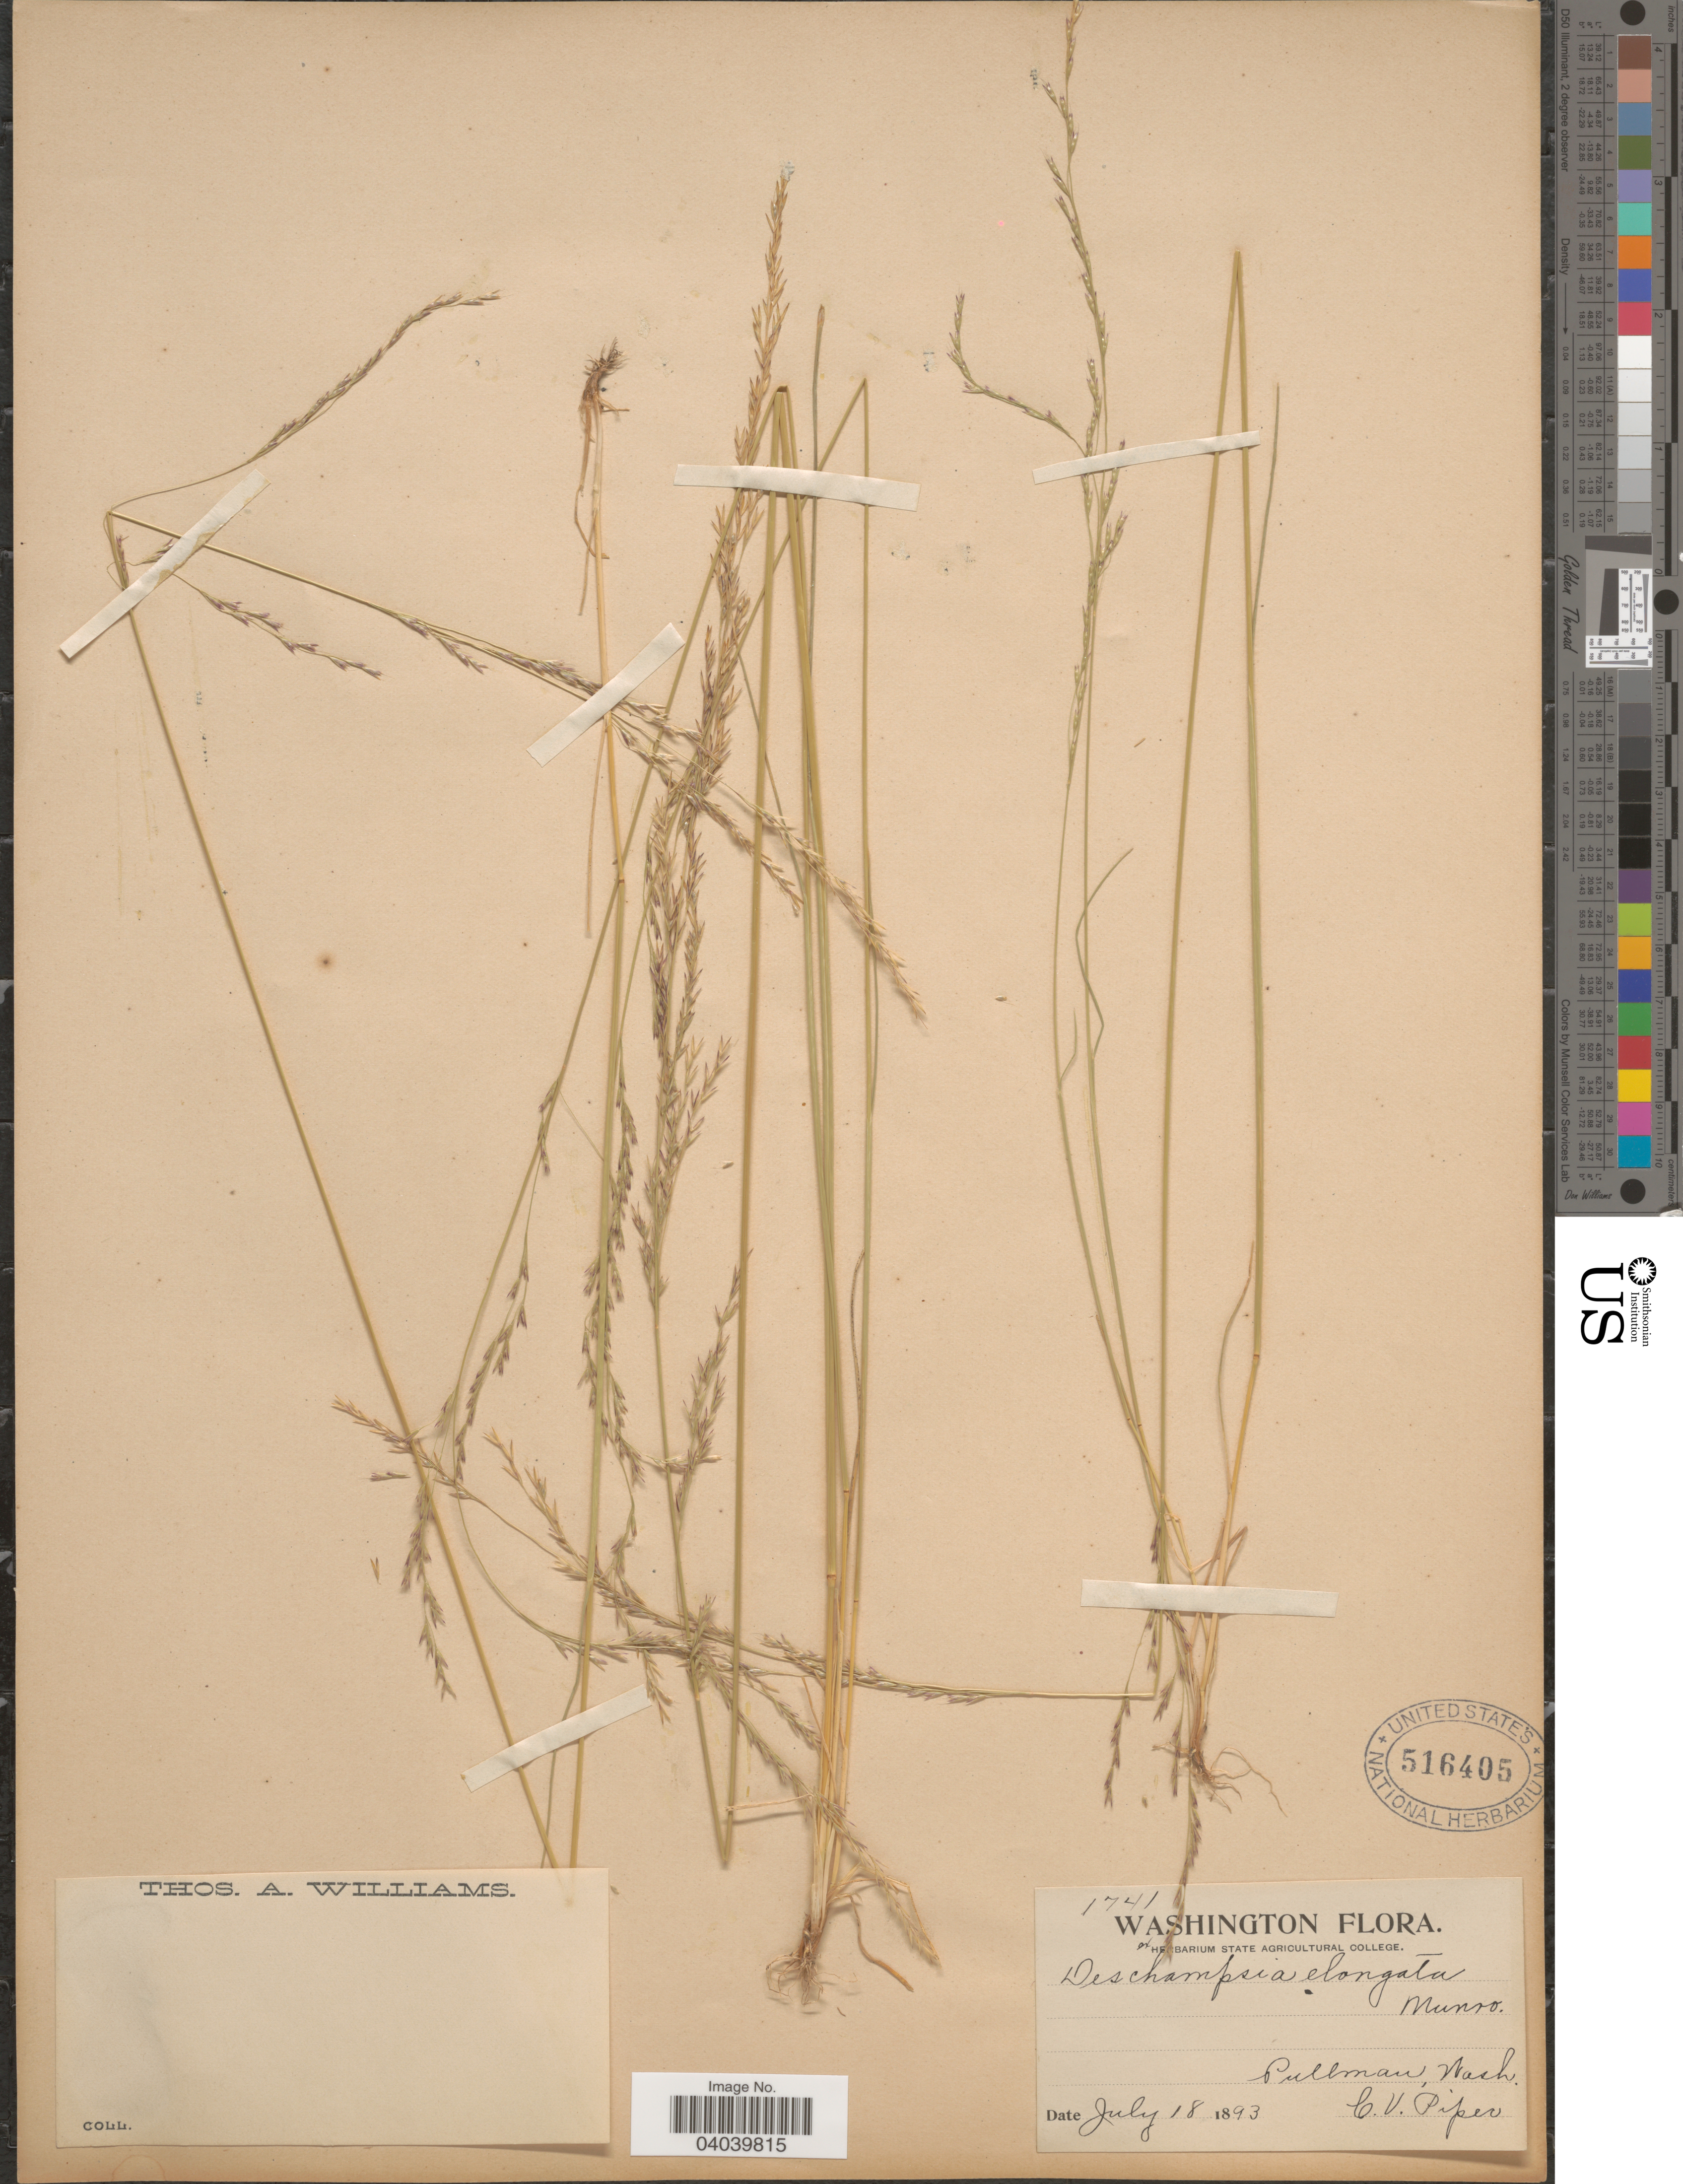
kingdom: Plantae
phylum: Tracheophyta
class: Liliopsida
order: Poales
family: Poaceae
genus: Deschampsia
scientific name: Deschampsia elongata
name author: (Hook.) Munro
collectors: C. V. Piper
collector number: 1741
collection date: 1893-07-18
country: United States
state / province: Washington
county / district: Whitman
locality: Pullman.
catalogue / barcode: US 516405